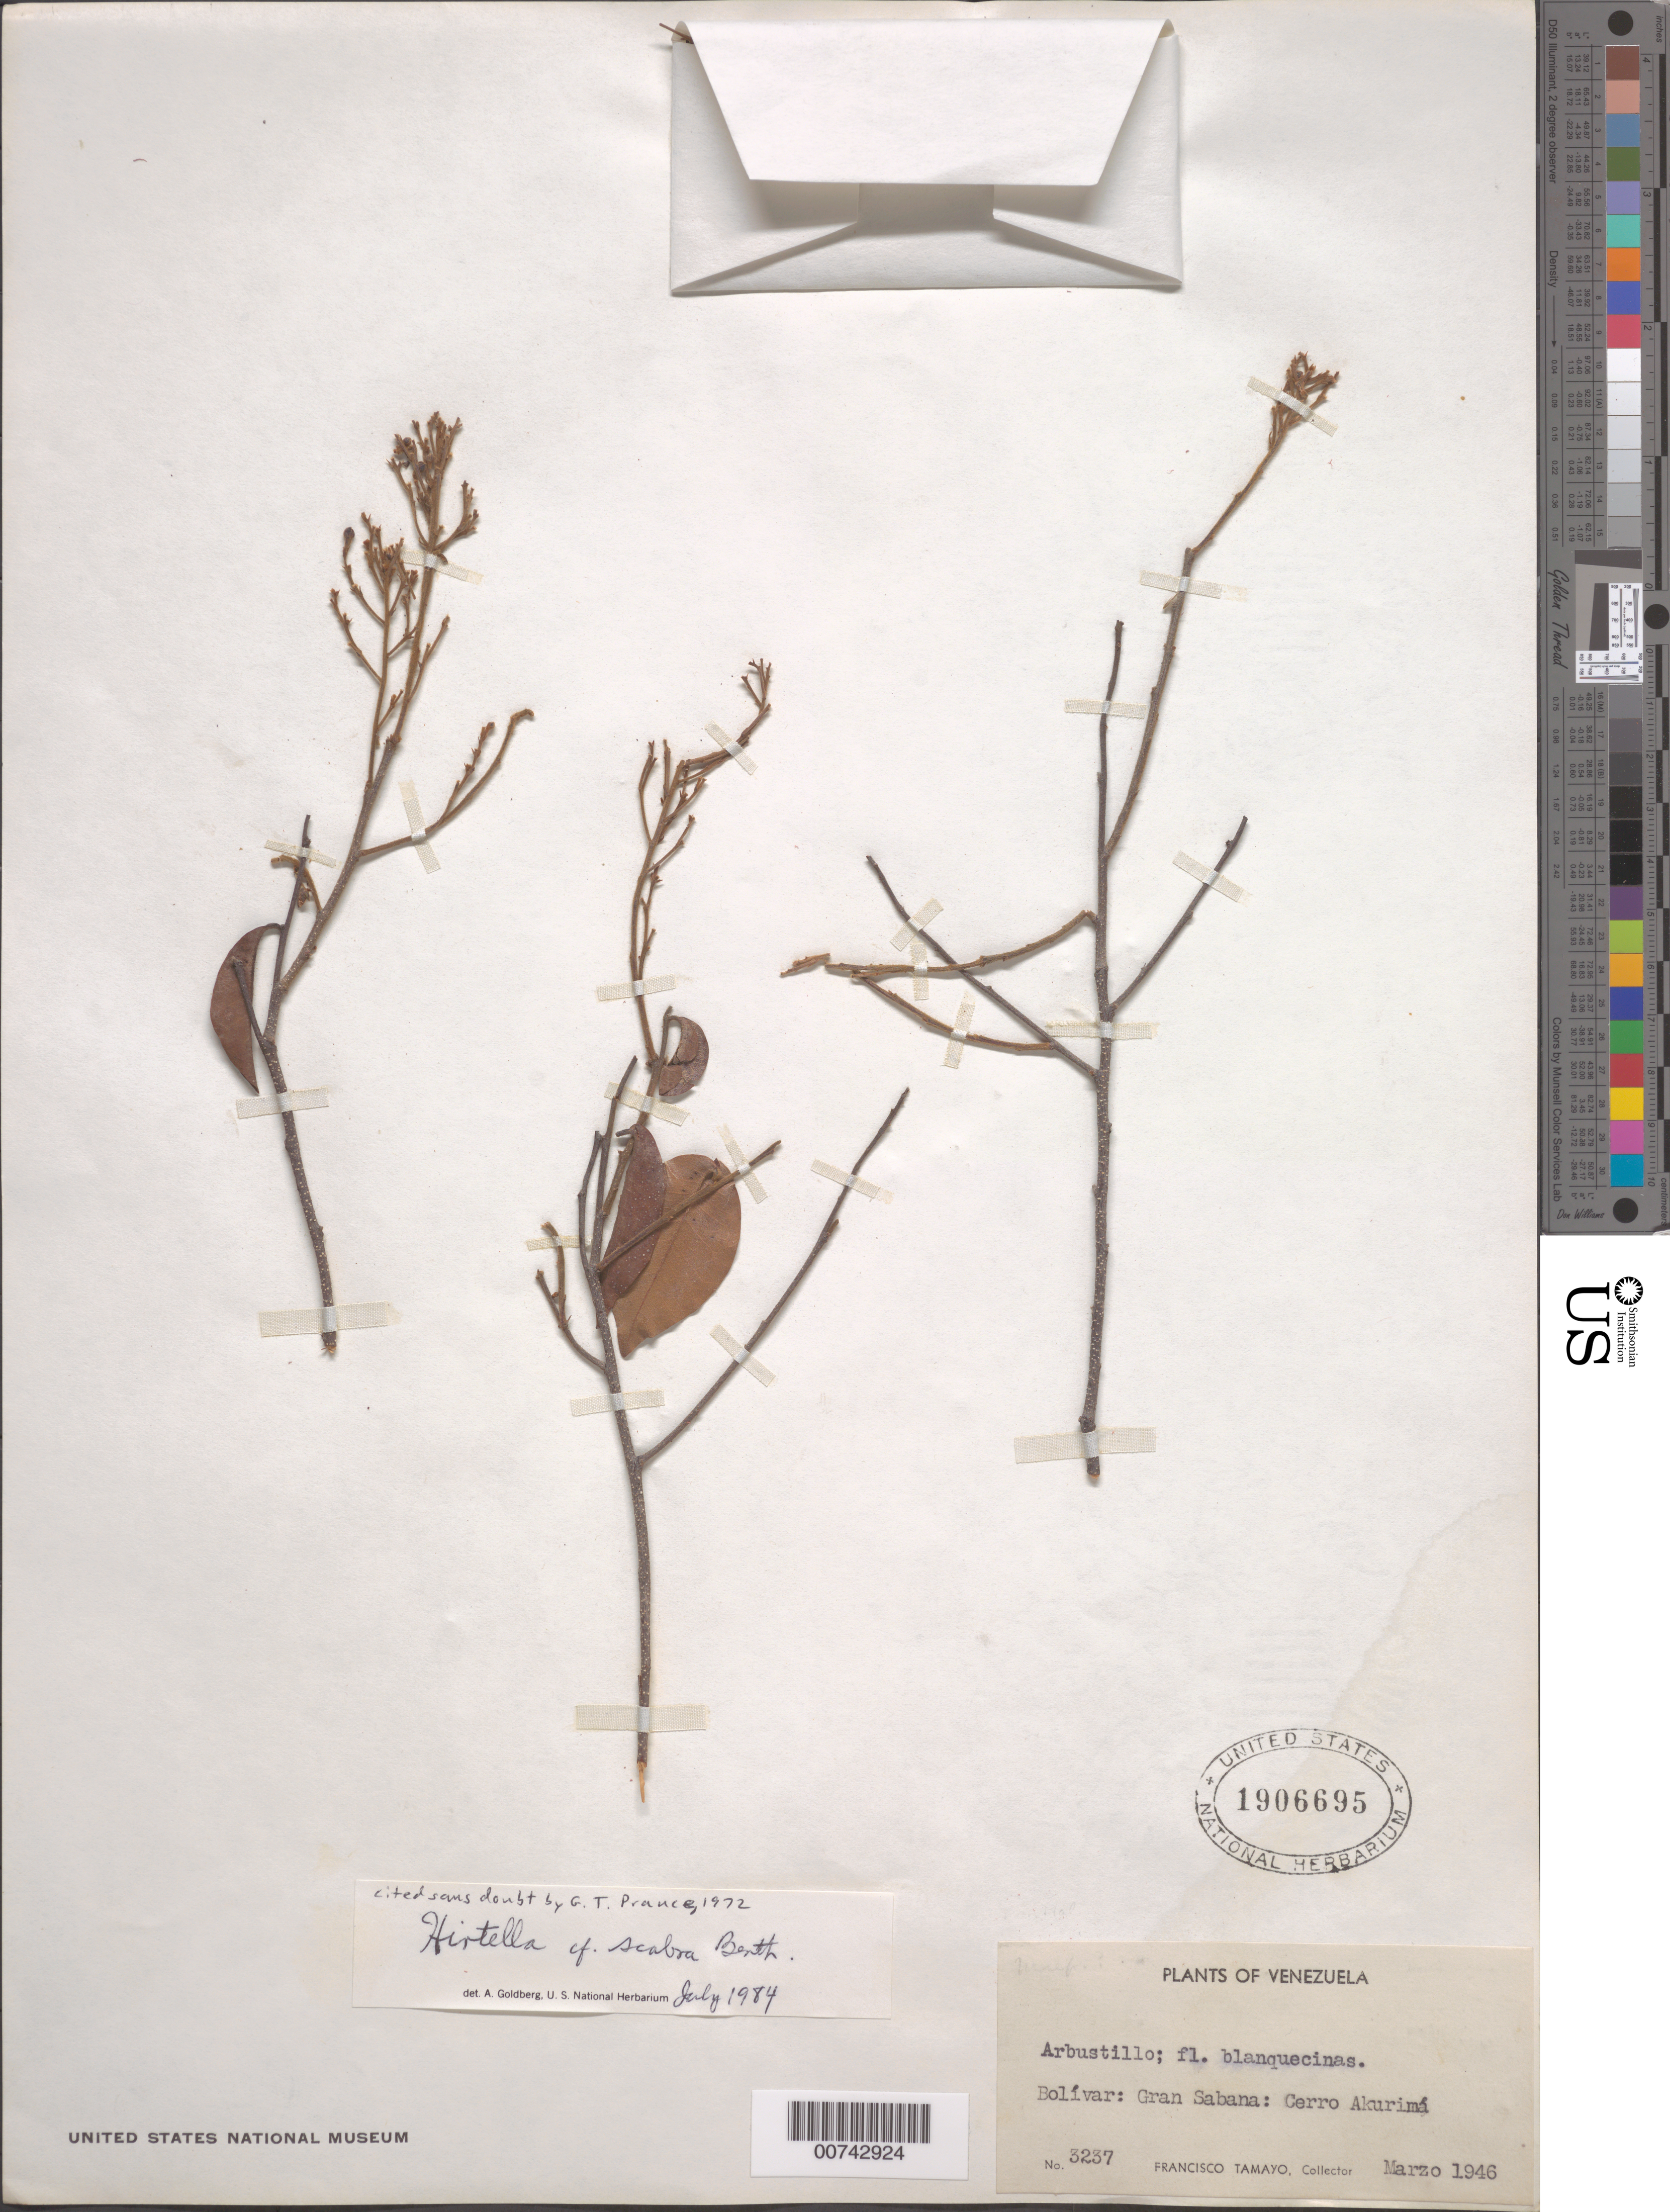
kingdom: Plantae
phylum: Tracheophyta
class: Magnoliopsida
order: Malpighiales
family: Chrysobalanaceae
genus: Hirtella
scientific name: Hirtella scabra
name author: Benth.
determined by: Goldberg, Aaron, (US), NMNH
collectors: F. Tamayo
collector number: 3237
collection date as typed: Mar-46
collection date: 1946-03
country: Venezuela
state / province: Bolívar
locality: Gran Sabana, Río Uairén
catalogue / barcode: US 1906695